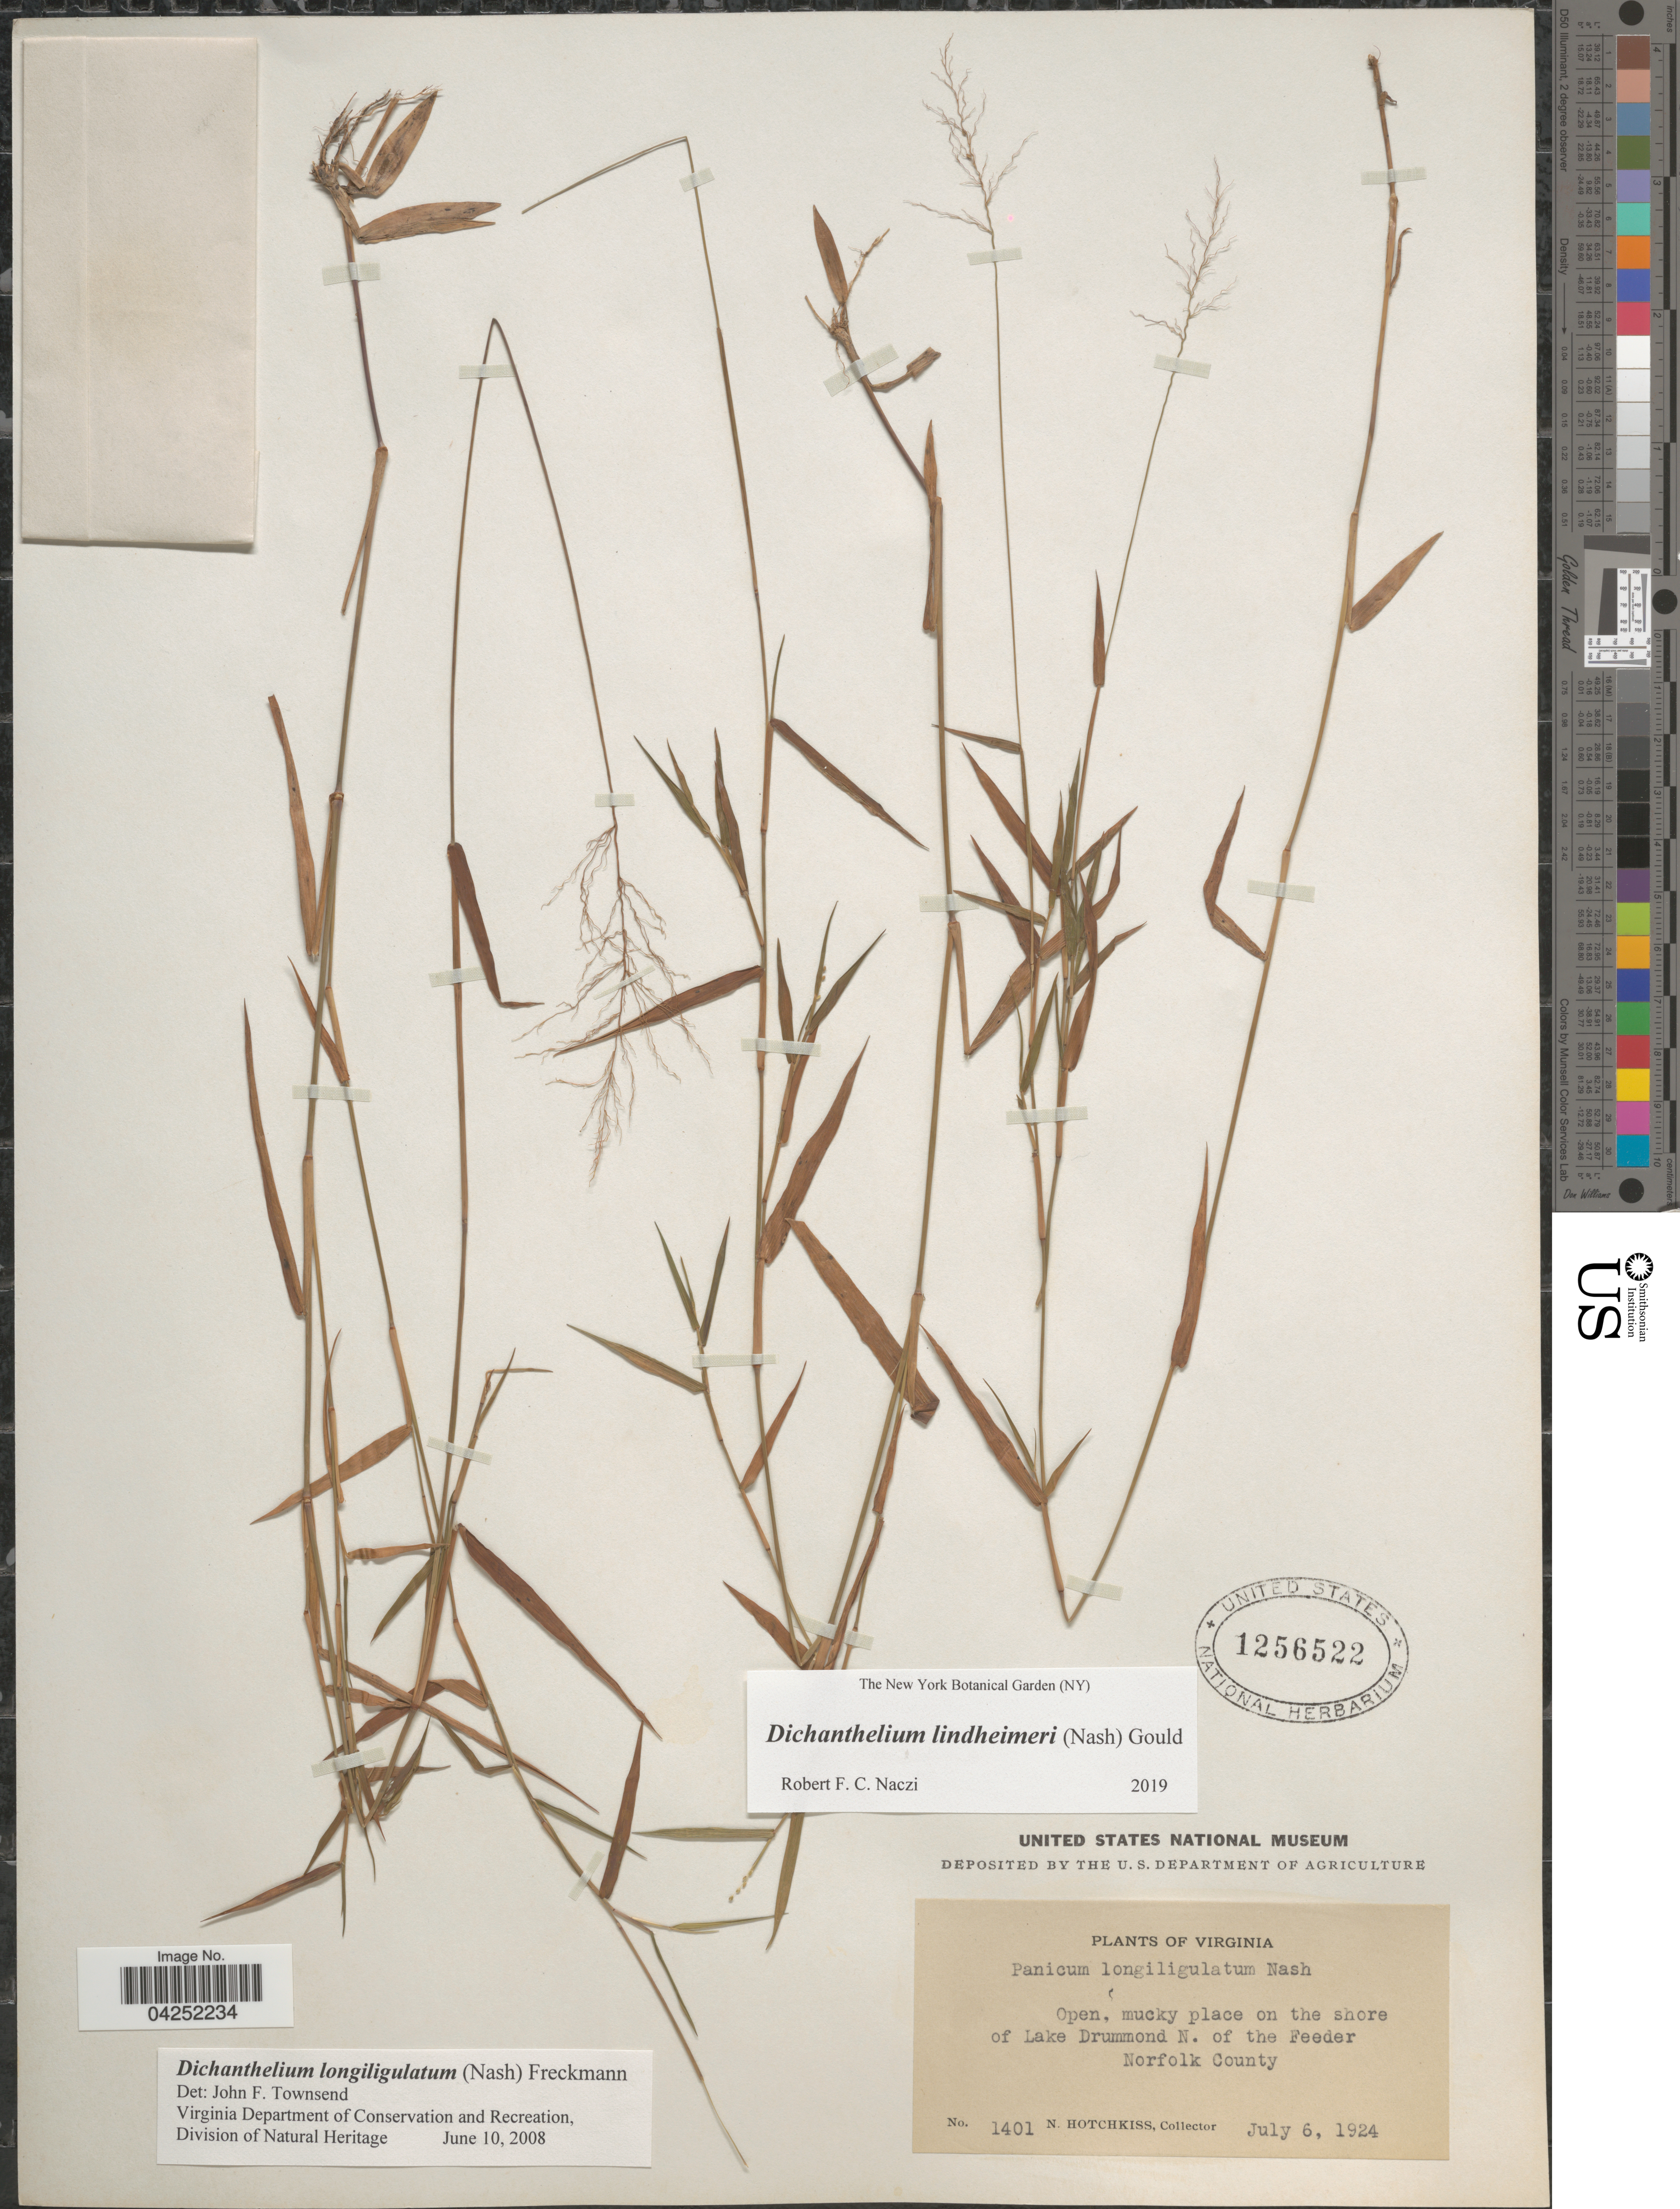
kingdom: Plantae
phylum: Tracheophyta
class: Liliopsida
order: Poales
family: Poaceae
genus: Dichanthelium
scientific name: Dichanthelium acuminatum var. lindheimeri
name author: (Nash) Gould & C.A. Clark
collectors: N. Hotchkiss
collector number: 1401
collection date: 1924-07-06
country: United States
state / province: Virginia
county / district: City of Norfolk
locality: Open, mucky place on the shore of Lake Drummond N. of the Feeder Norfolk County.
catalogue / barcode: US 1256522